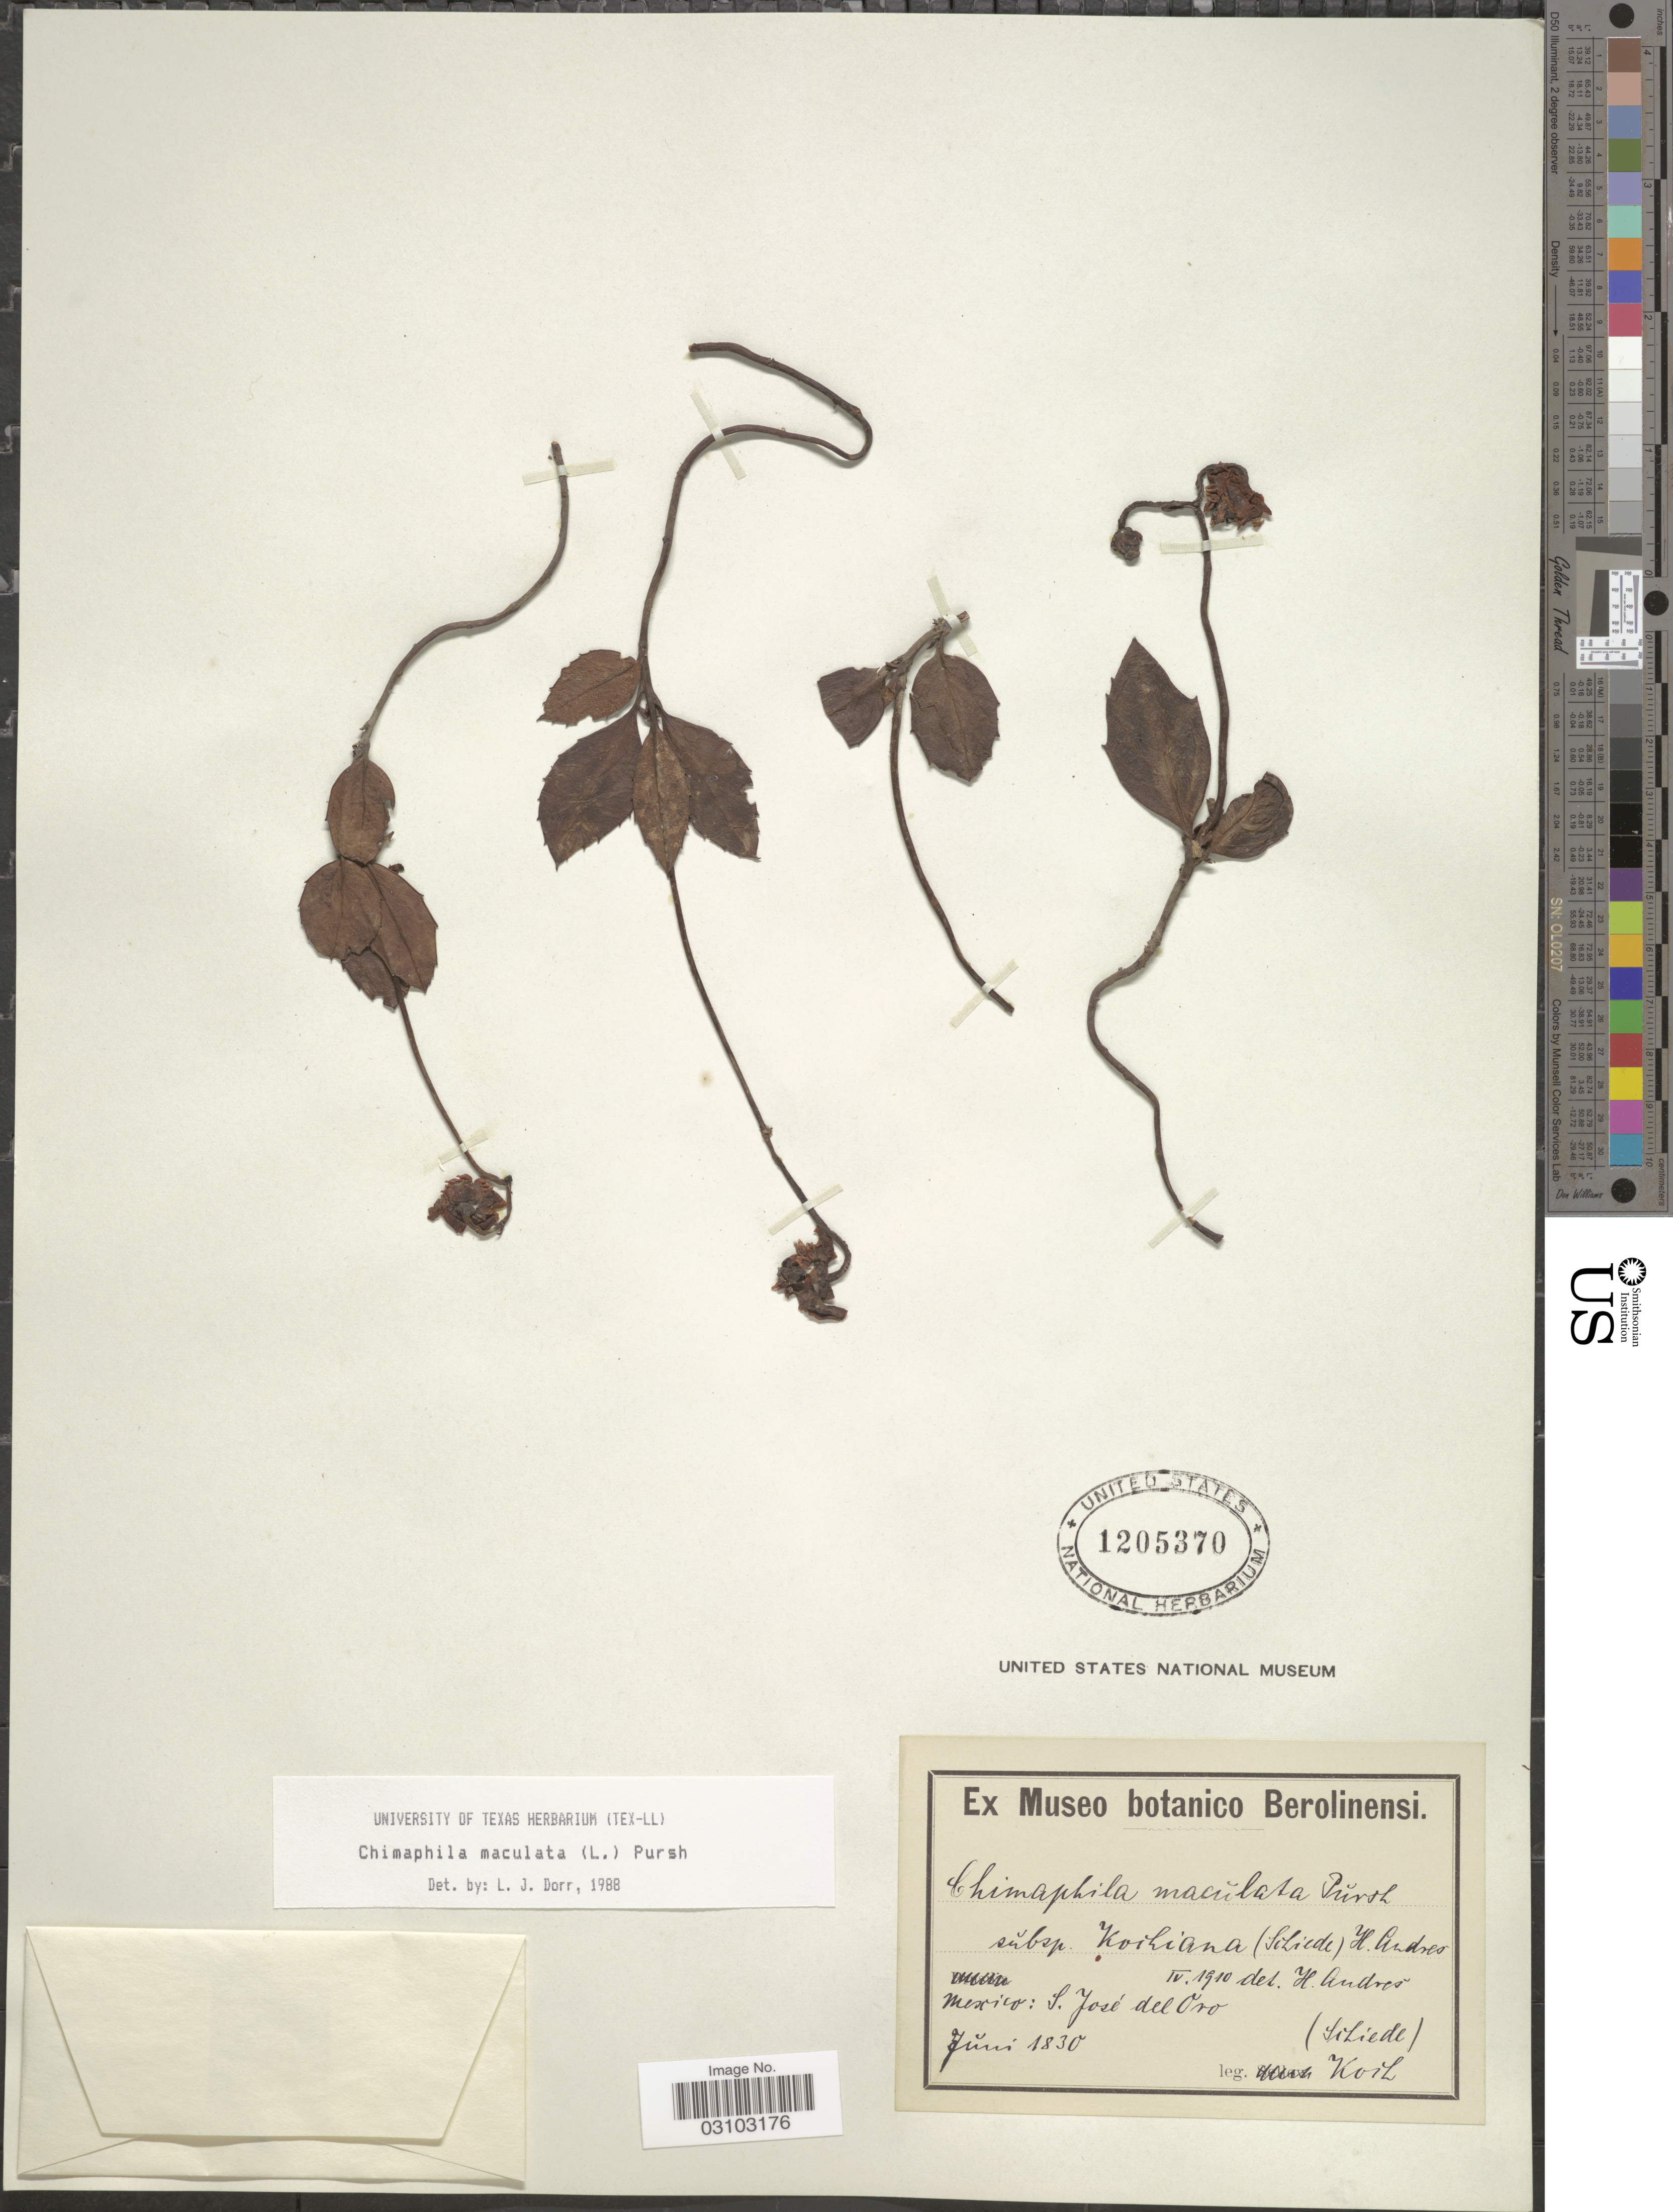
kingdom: Plantae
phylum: Tracheophyta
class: Magnoliopsida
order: Ericales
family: Ericaceae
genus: Chimaphila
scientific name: Chimaphila maculata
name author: (L.) Pursh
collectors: -- Koch & Schiede, --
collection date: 1830-06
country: Mexico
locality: S. José del Oro.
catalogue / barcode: US 1205370